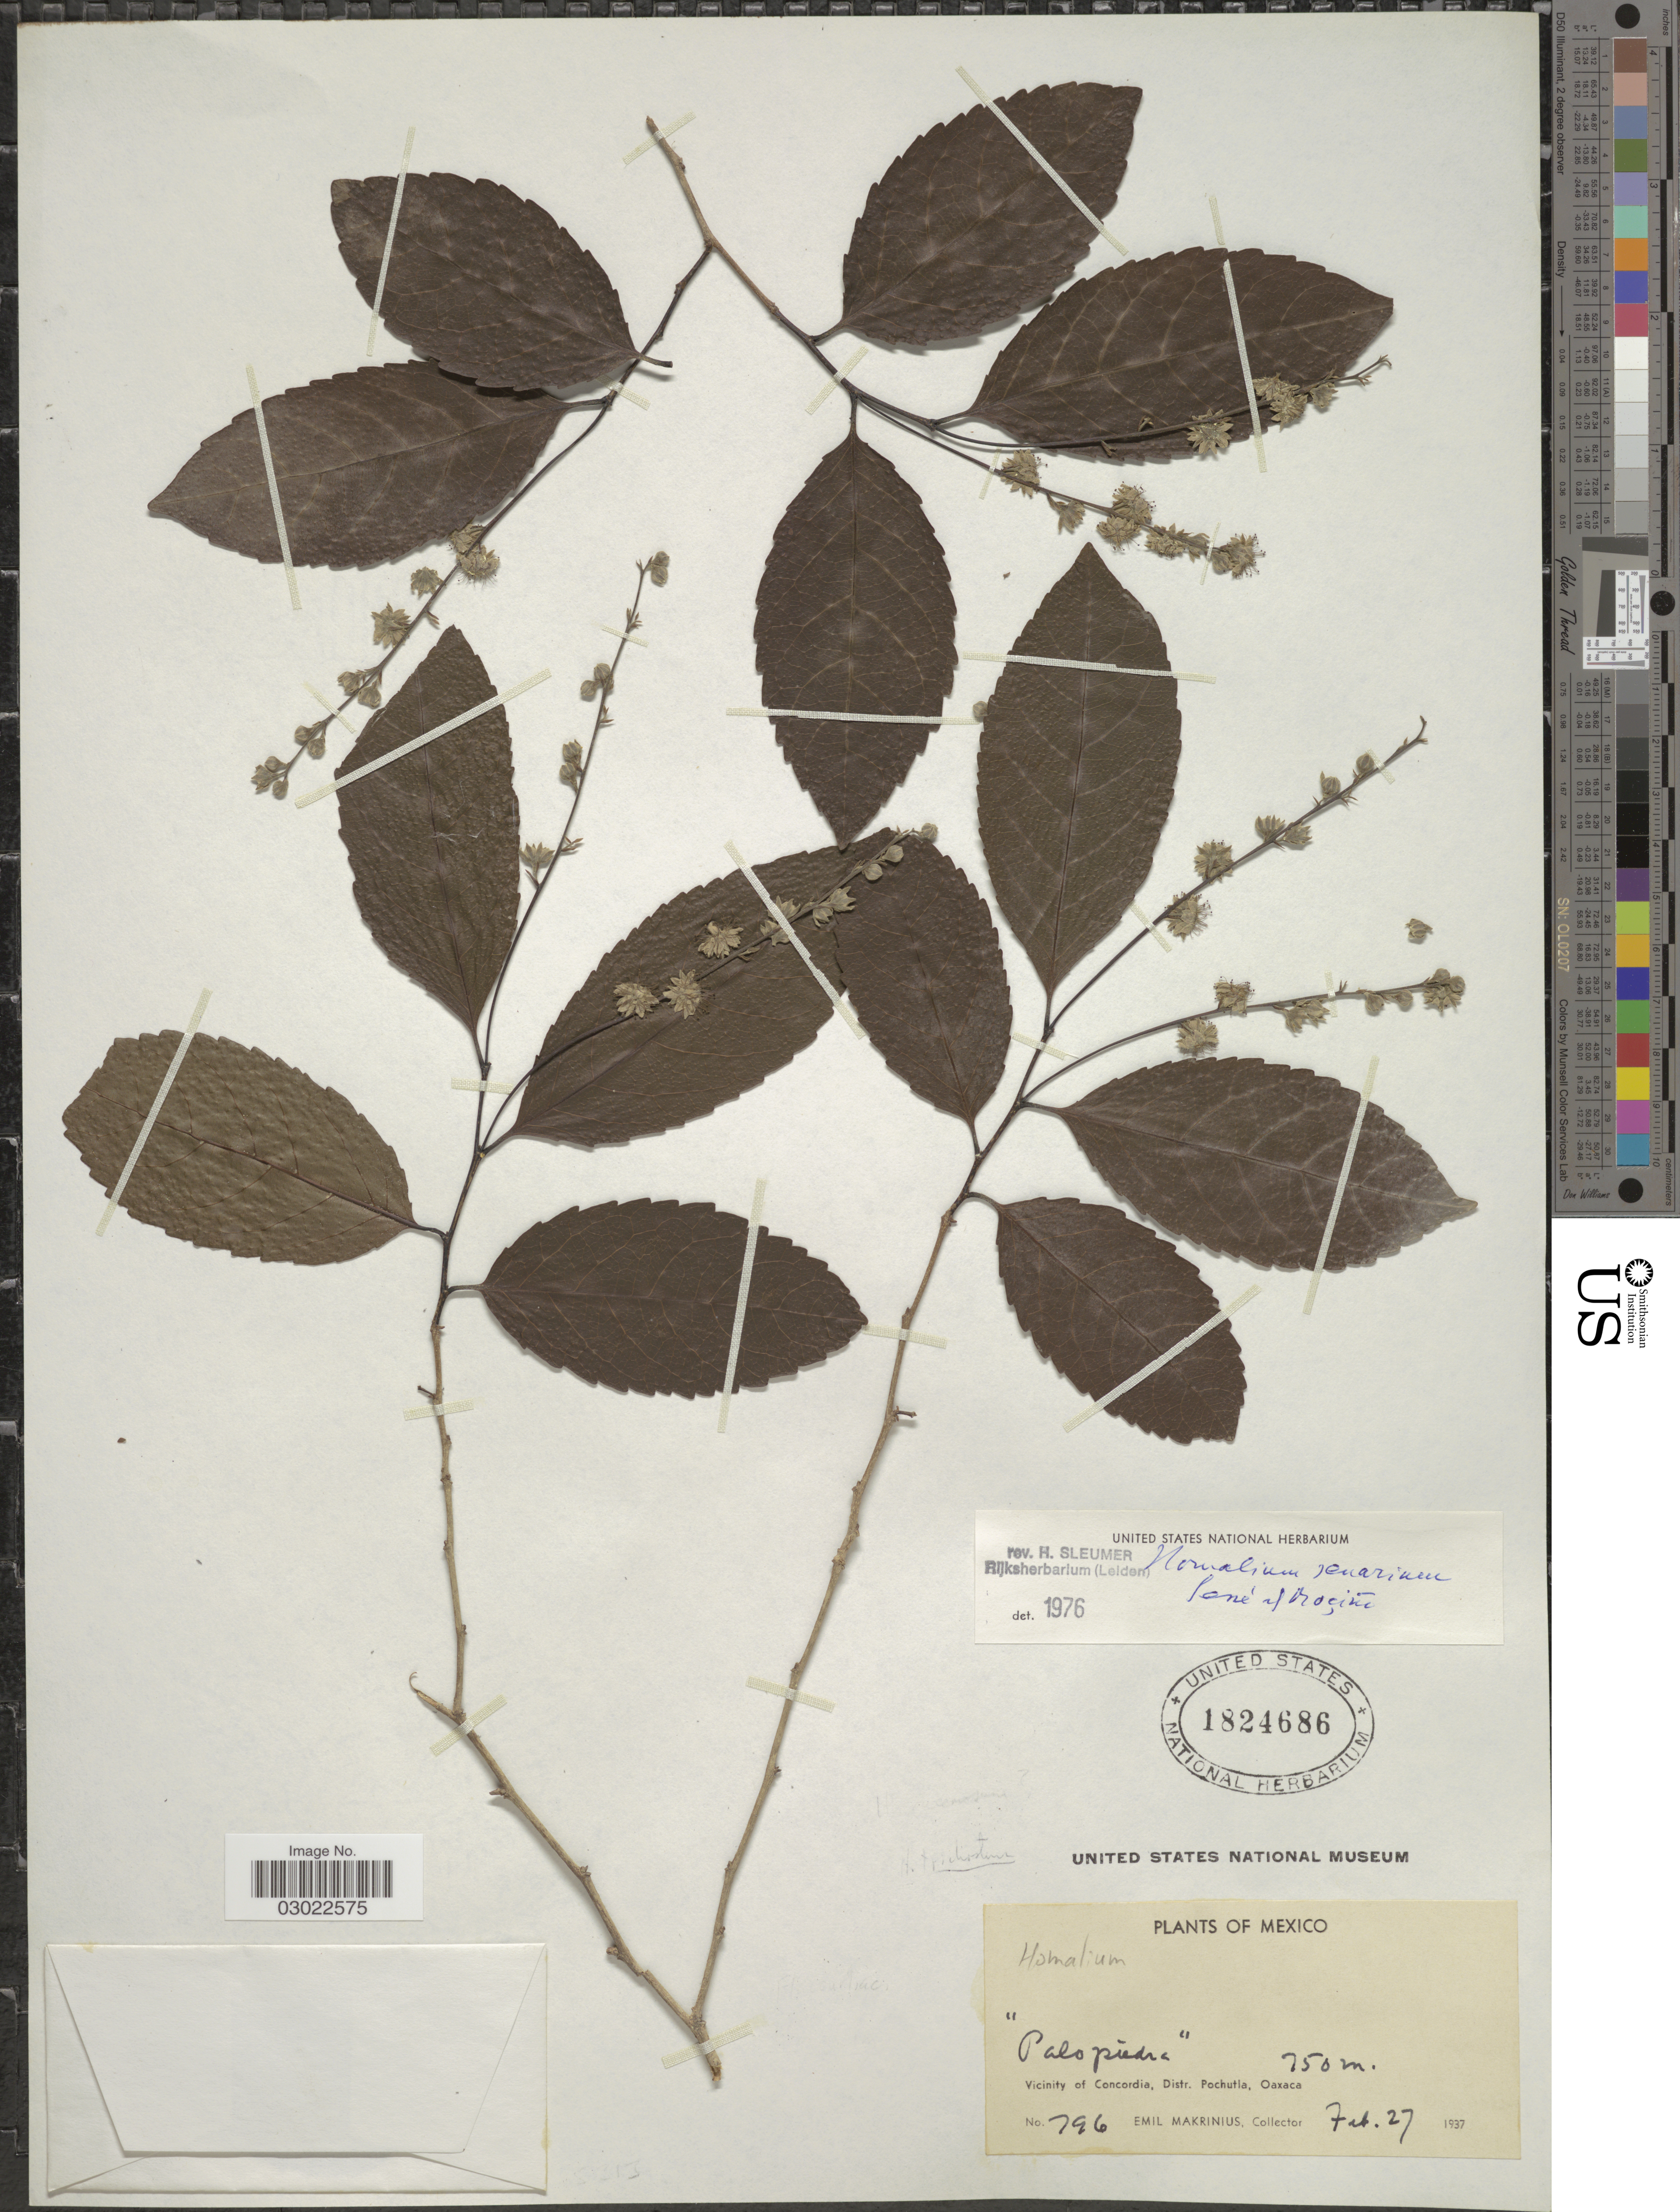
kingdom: Plantae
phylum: Tracheophyta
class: Magnoliopsida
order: Malpighiales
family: Salicaceae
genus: Homalium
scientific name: Homalium senarium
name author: Sessé & Moc. ex DC.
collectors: E. Makrinius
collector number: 796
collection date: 1937-02-27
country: Mexico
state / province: Oaxaca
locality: Vicinity of Concordia, Distr. Pochutla.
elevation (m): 750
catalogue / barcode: US 1824686